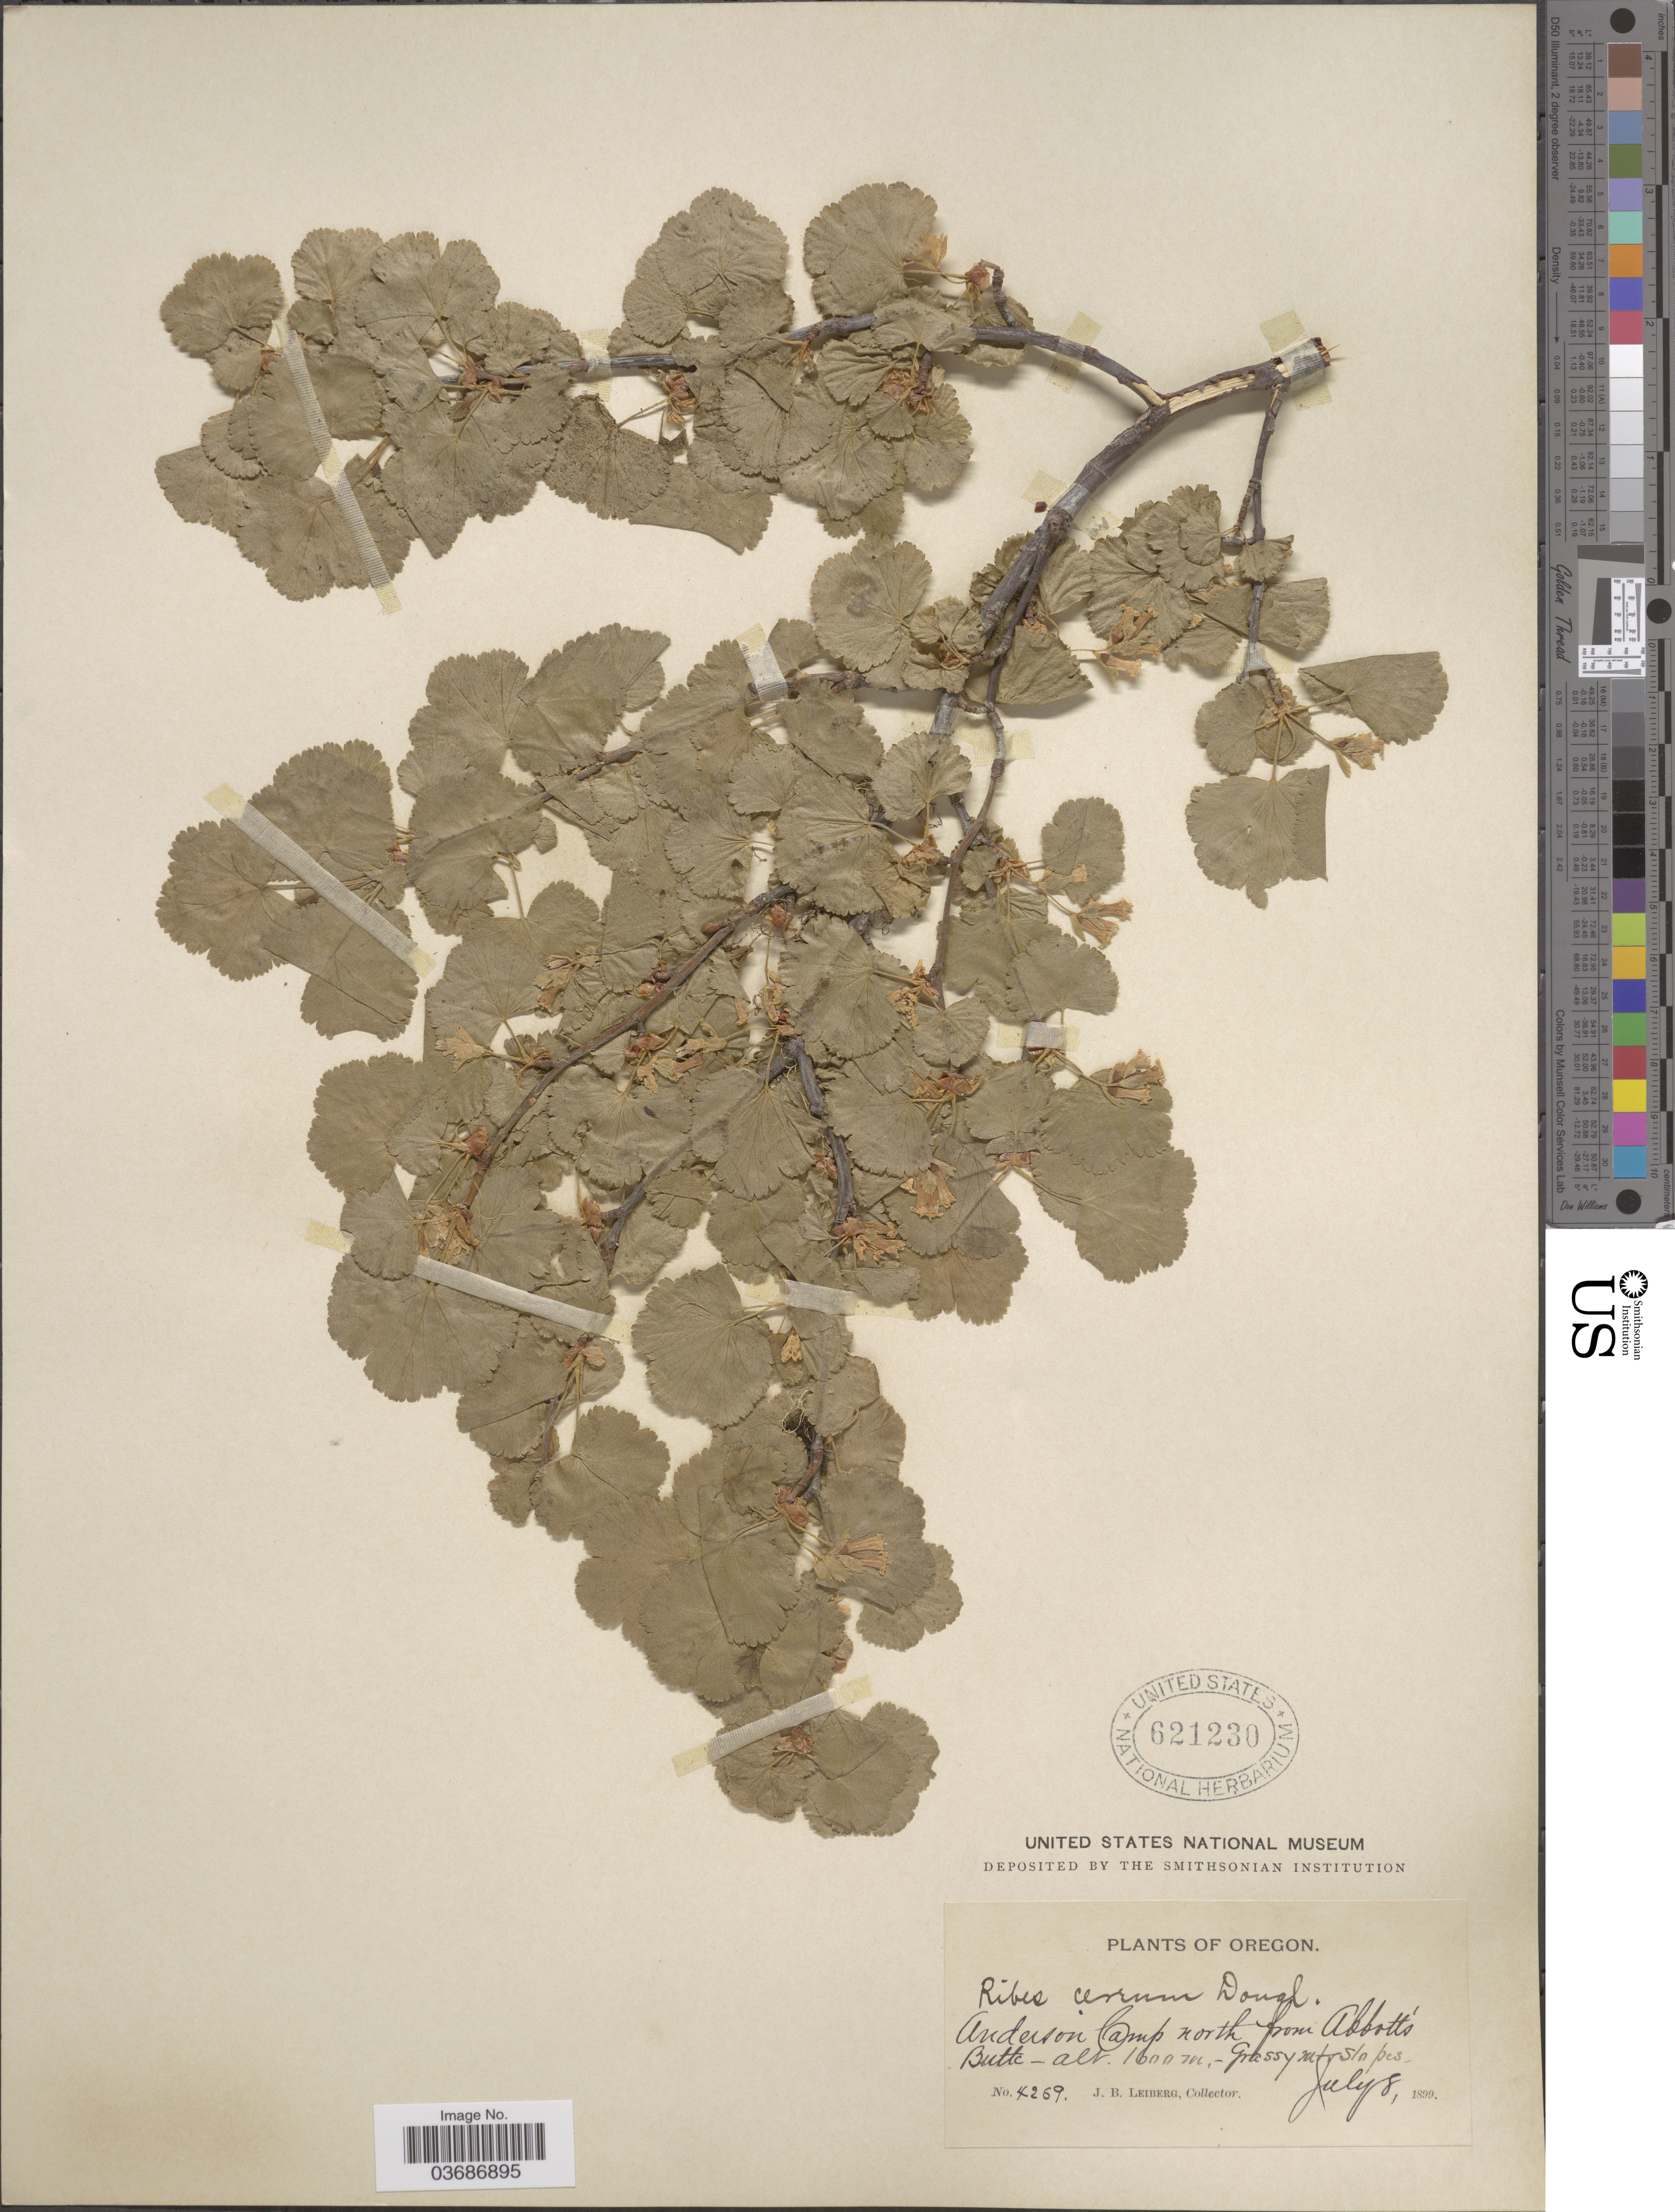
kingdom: Plantae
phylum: Tracheophyta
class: Magnoliopsida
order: Saxifragales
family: Grossulariaceae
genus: Ribes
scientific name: Ribes cereum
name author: Douglas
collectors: J. B. Leiberg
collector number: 4269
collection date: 1899-07-08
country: United States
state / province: Oregon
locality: Anderson Camp north from Abbott's Butte.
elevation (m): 1600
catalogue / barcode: US 621230